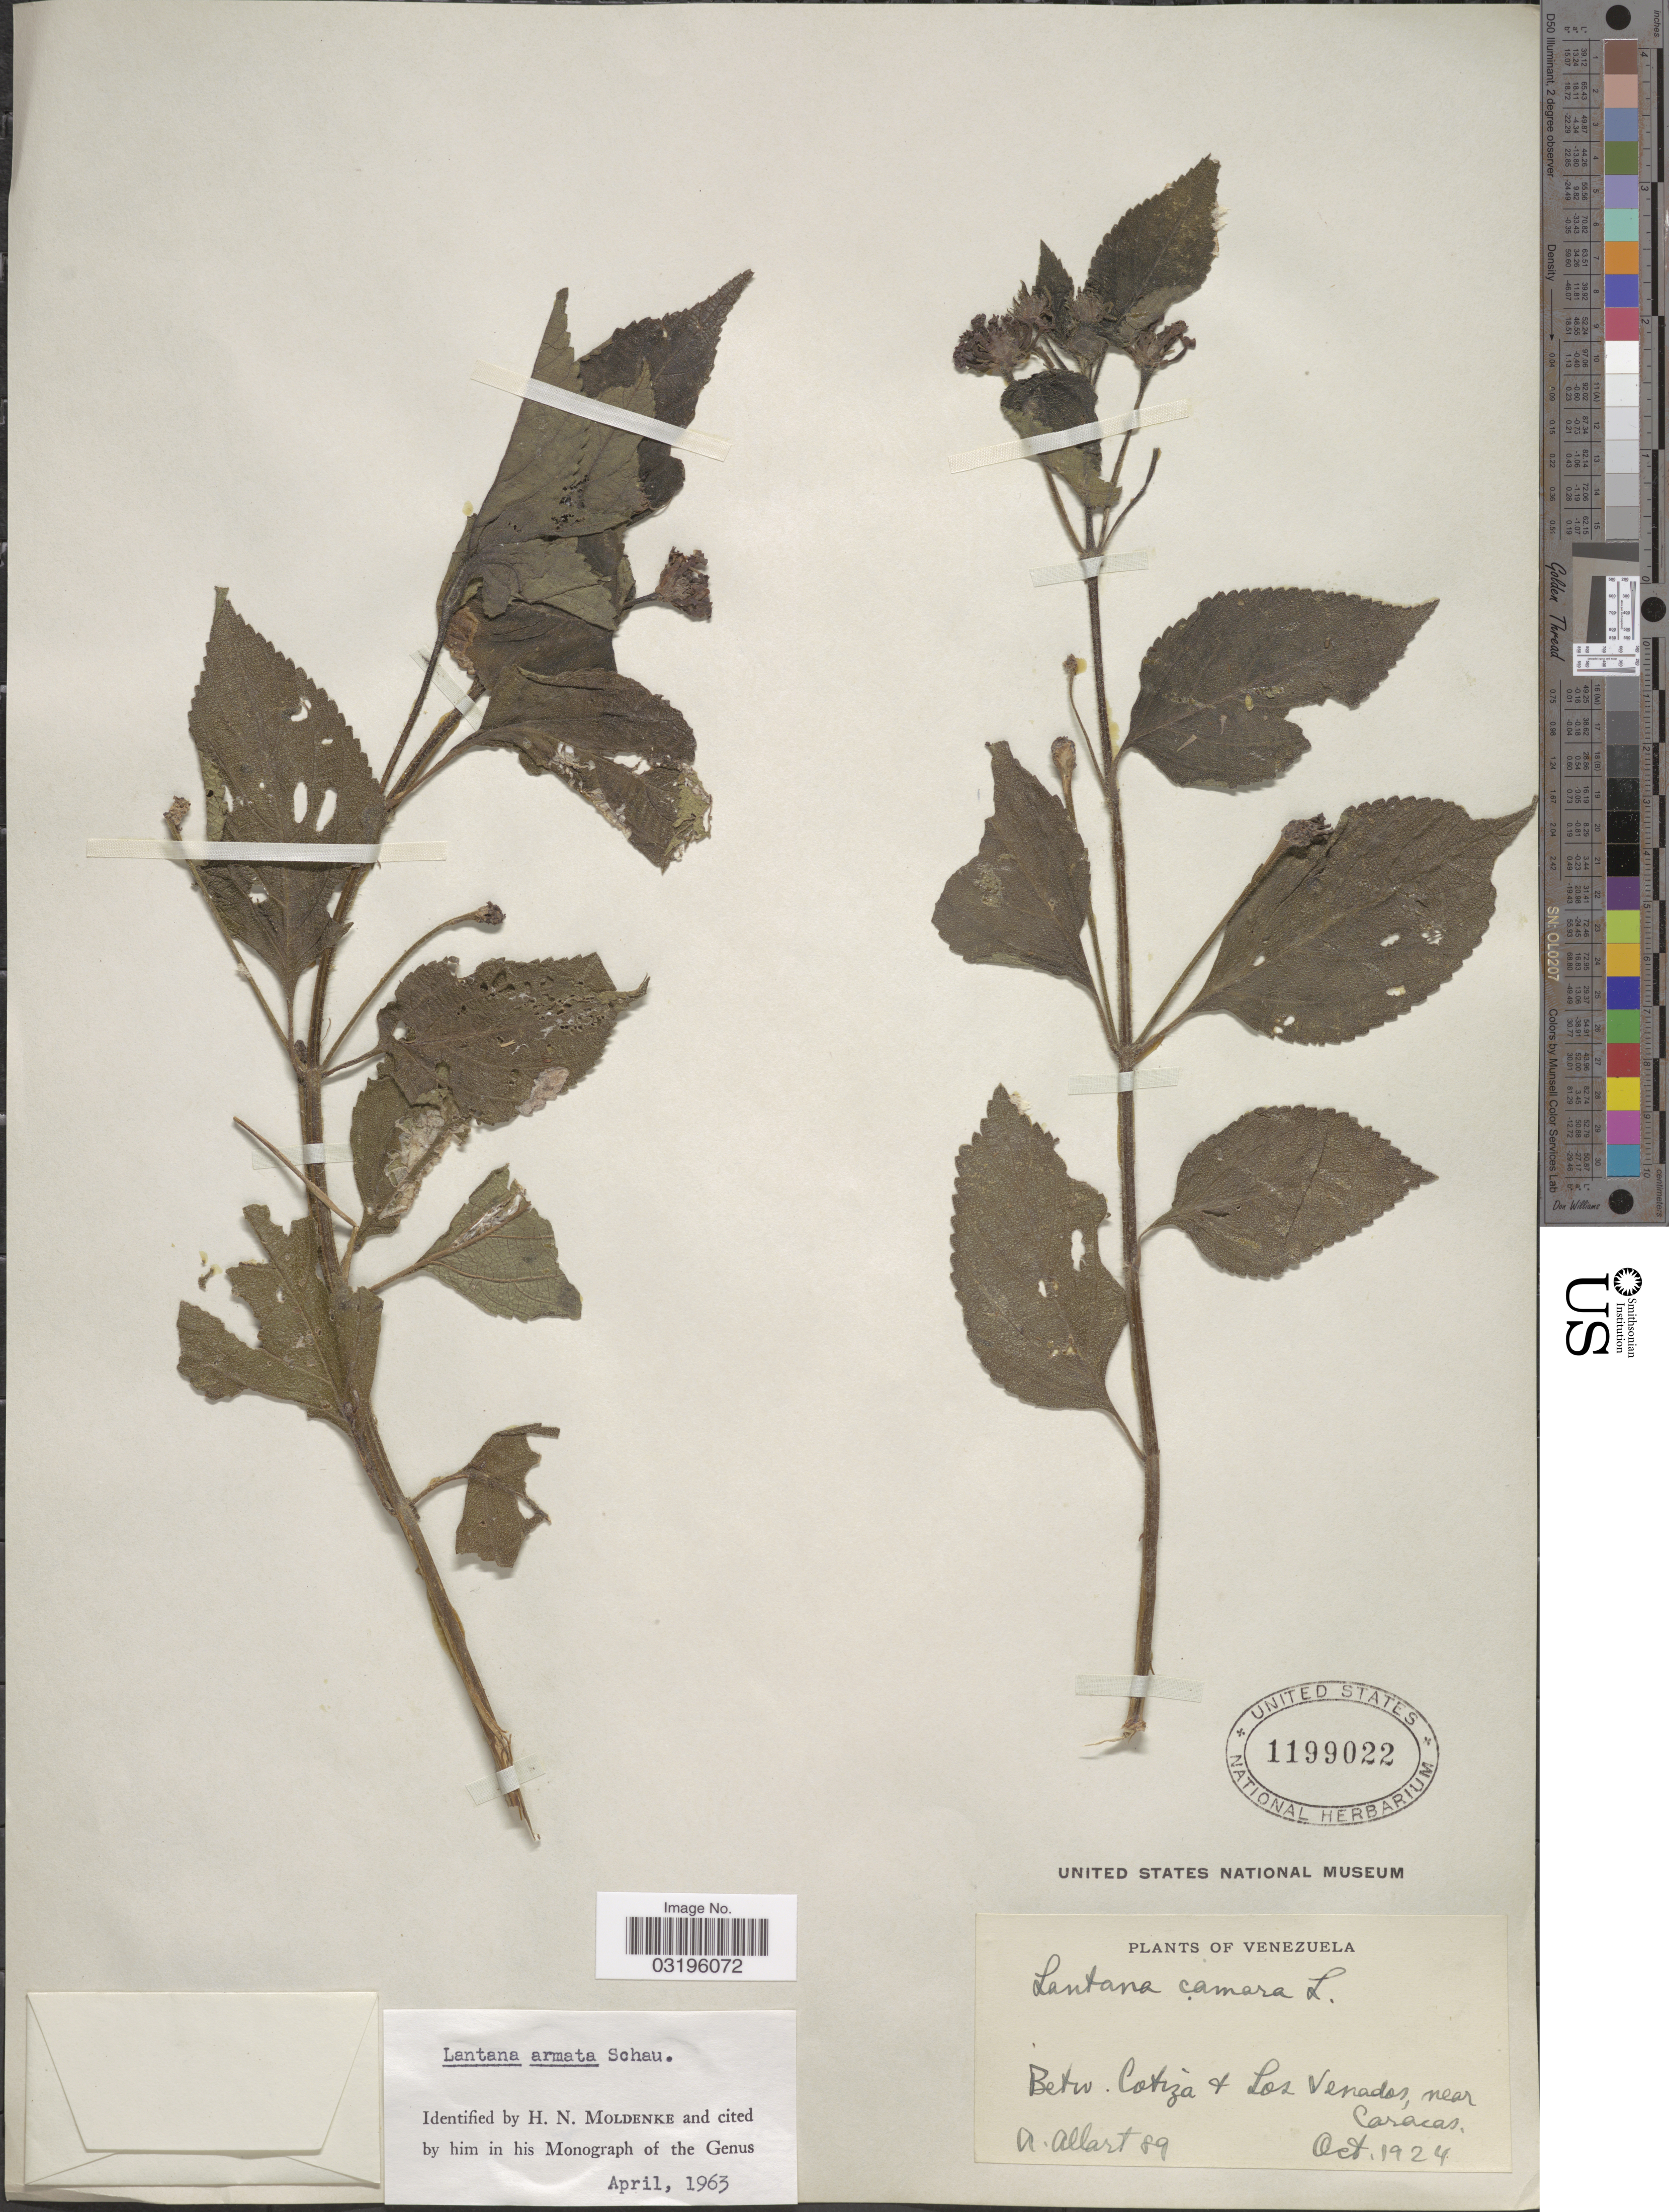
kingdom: Plantae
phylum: Tracheophyta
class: Magnoliopsida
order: Lamiales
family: Verbenaceae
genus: Lantana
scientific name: Lantana x armata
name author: Schauer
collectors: A. Allart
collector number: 89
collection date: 1924-10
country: Venezuela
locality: Betw. Cotiza + Los Venados, near Caracas.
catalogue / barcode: US 1199022